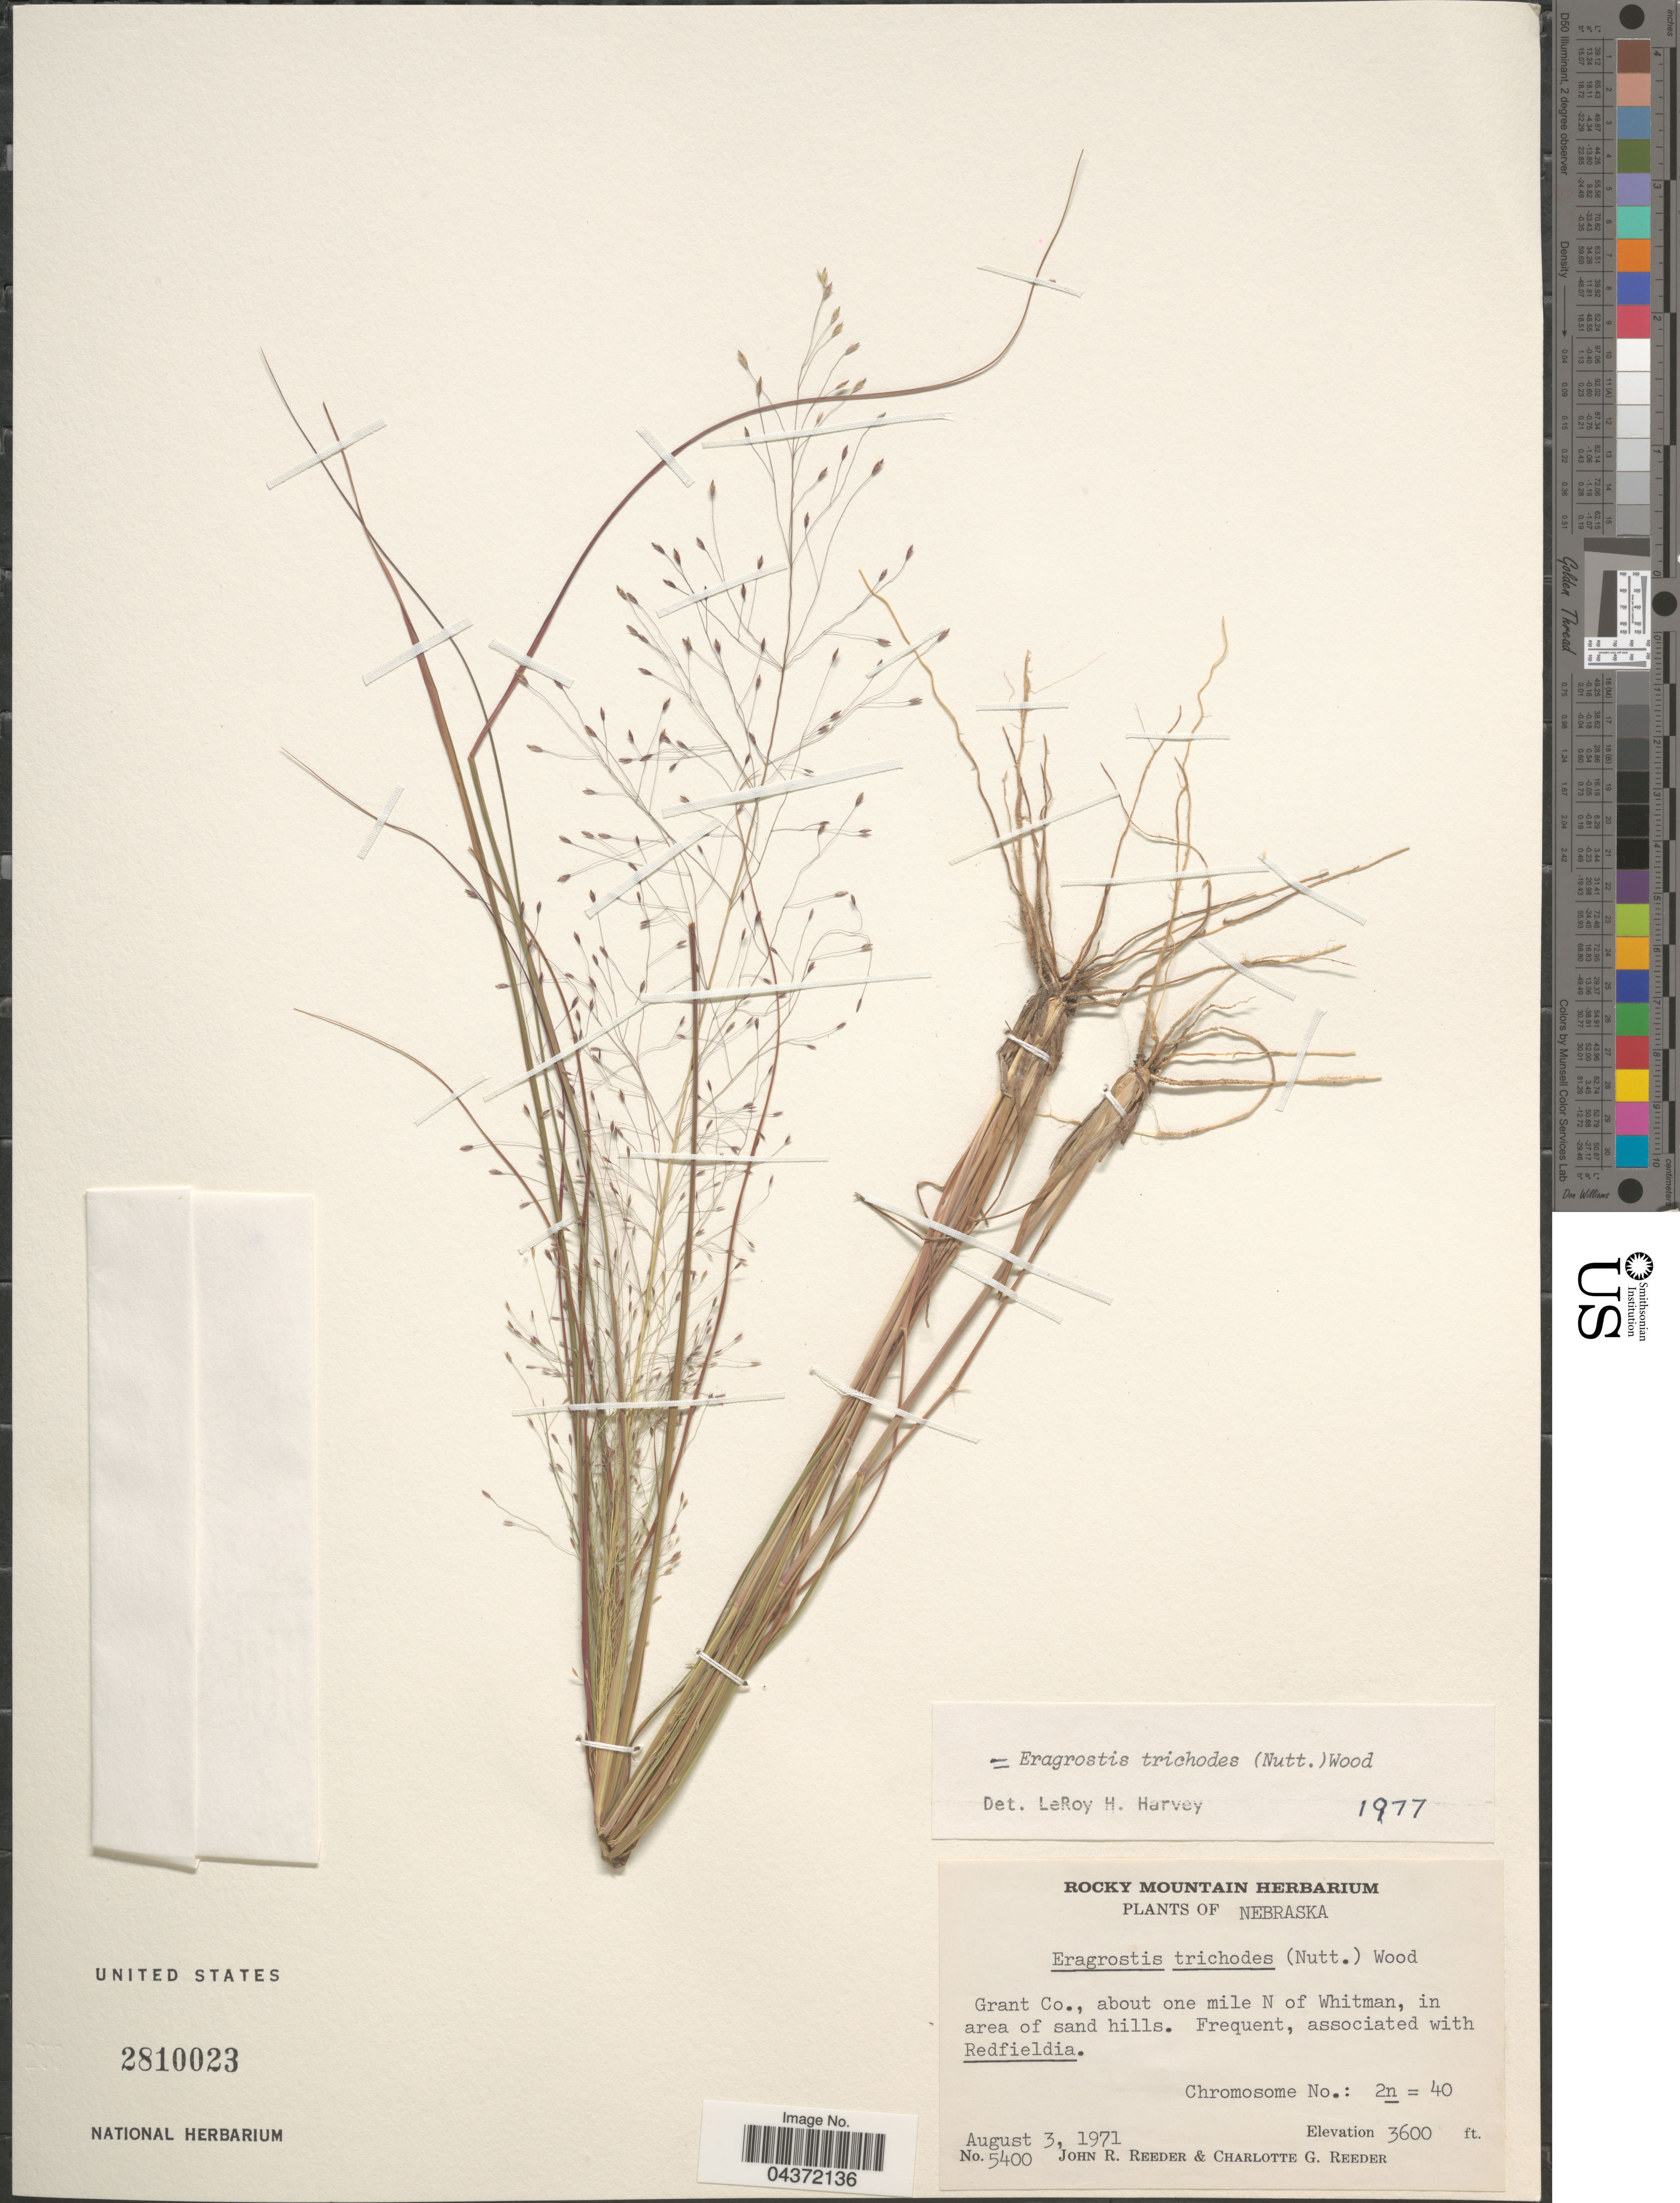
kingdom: Plantae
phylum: Tracheophyta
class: Liliopsida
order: Poales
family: Poaceae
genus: Eragrostis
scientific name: Eragrostis trichodes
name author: (Nutt.) Alph. Wood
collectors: J. R. Reeder & C. G. Reeder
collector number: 5400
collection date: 1971-08-03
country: United States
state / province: Nebraska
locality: Grant Co., about one mile N of Whitman, in area of sand hills.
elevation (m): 1097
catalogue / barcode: US 2810023